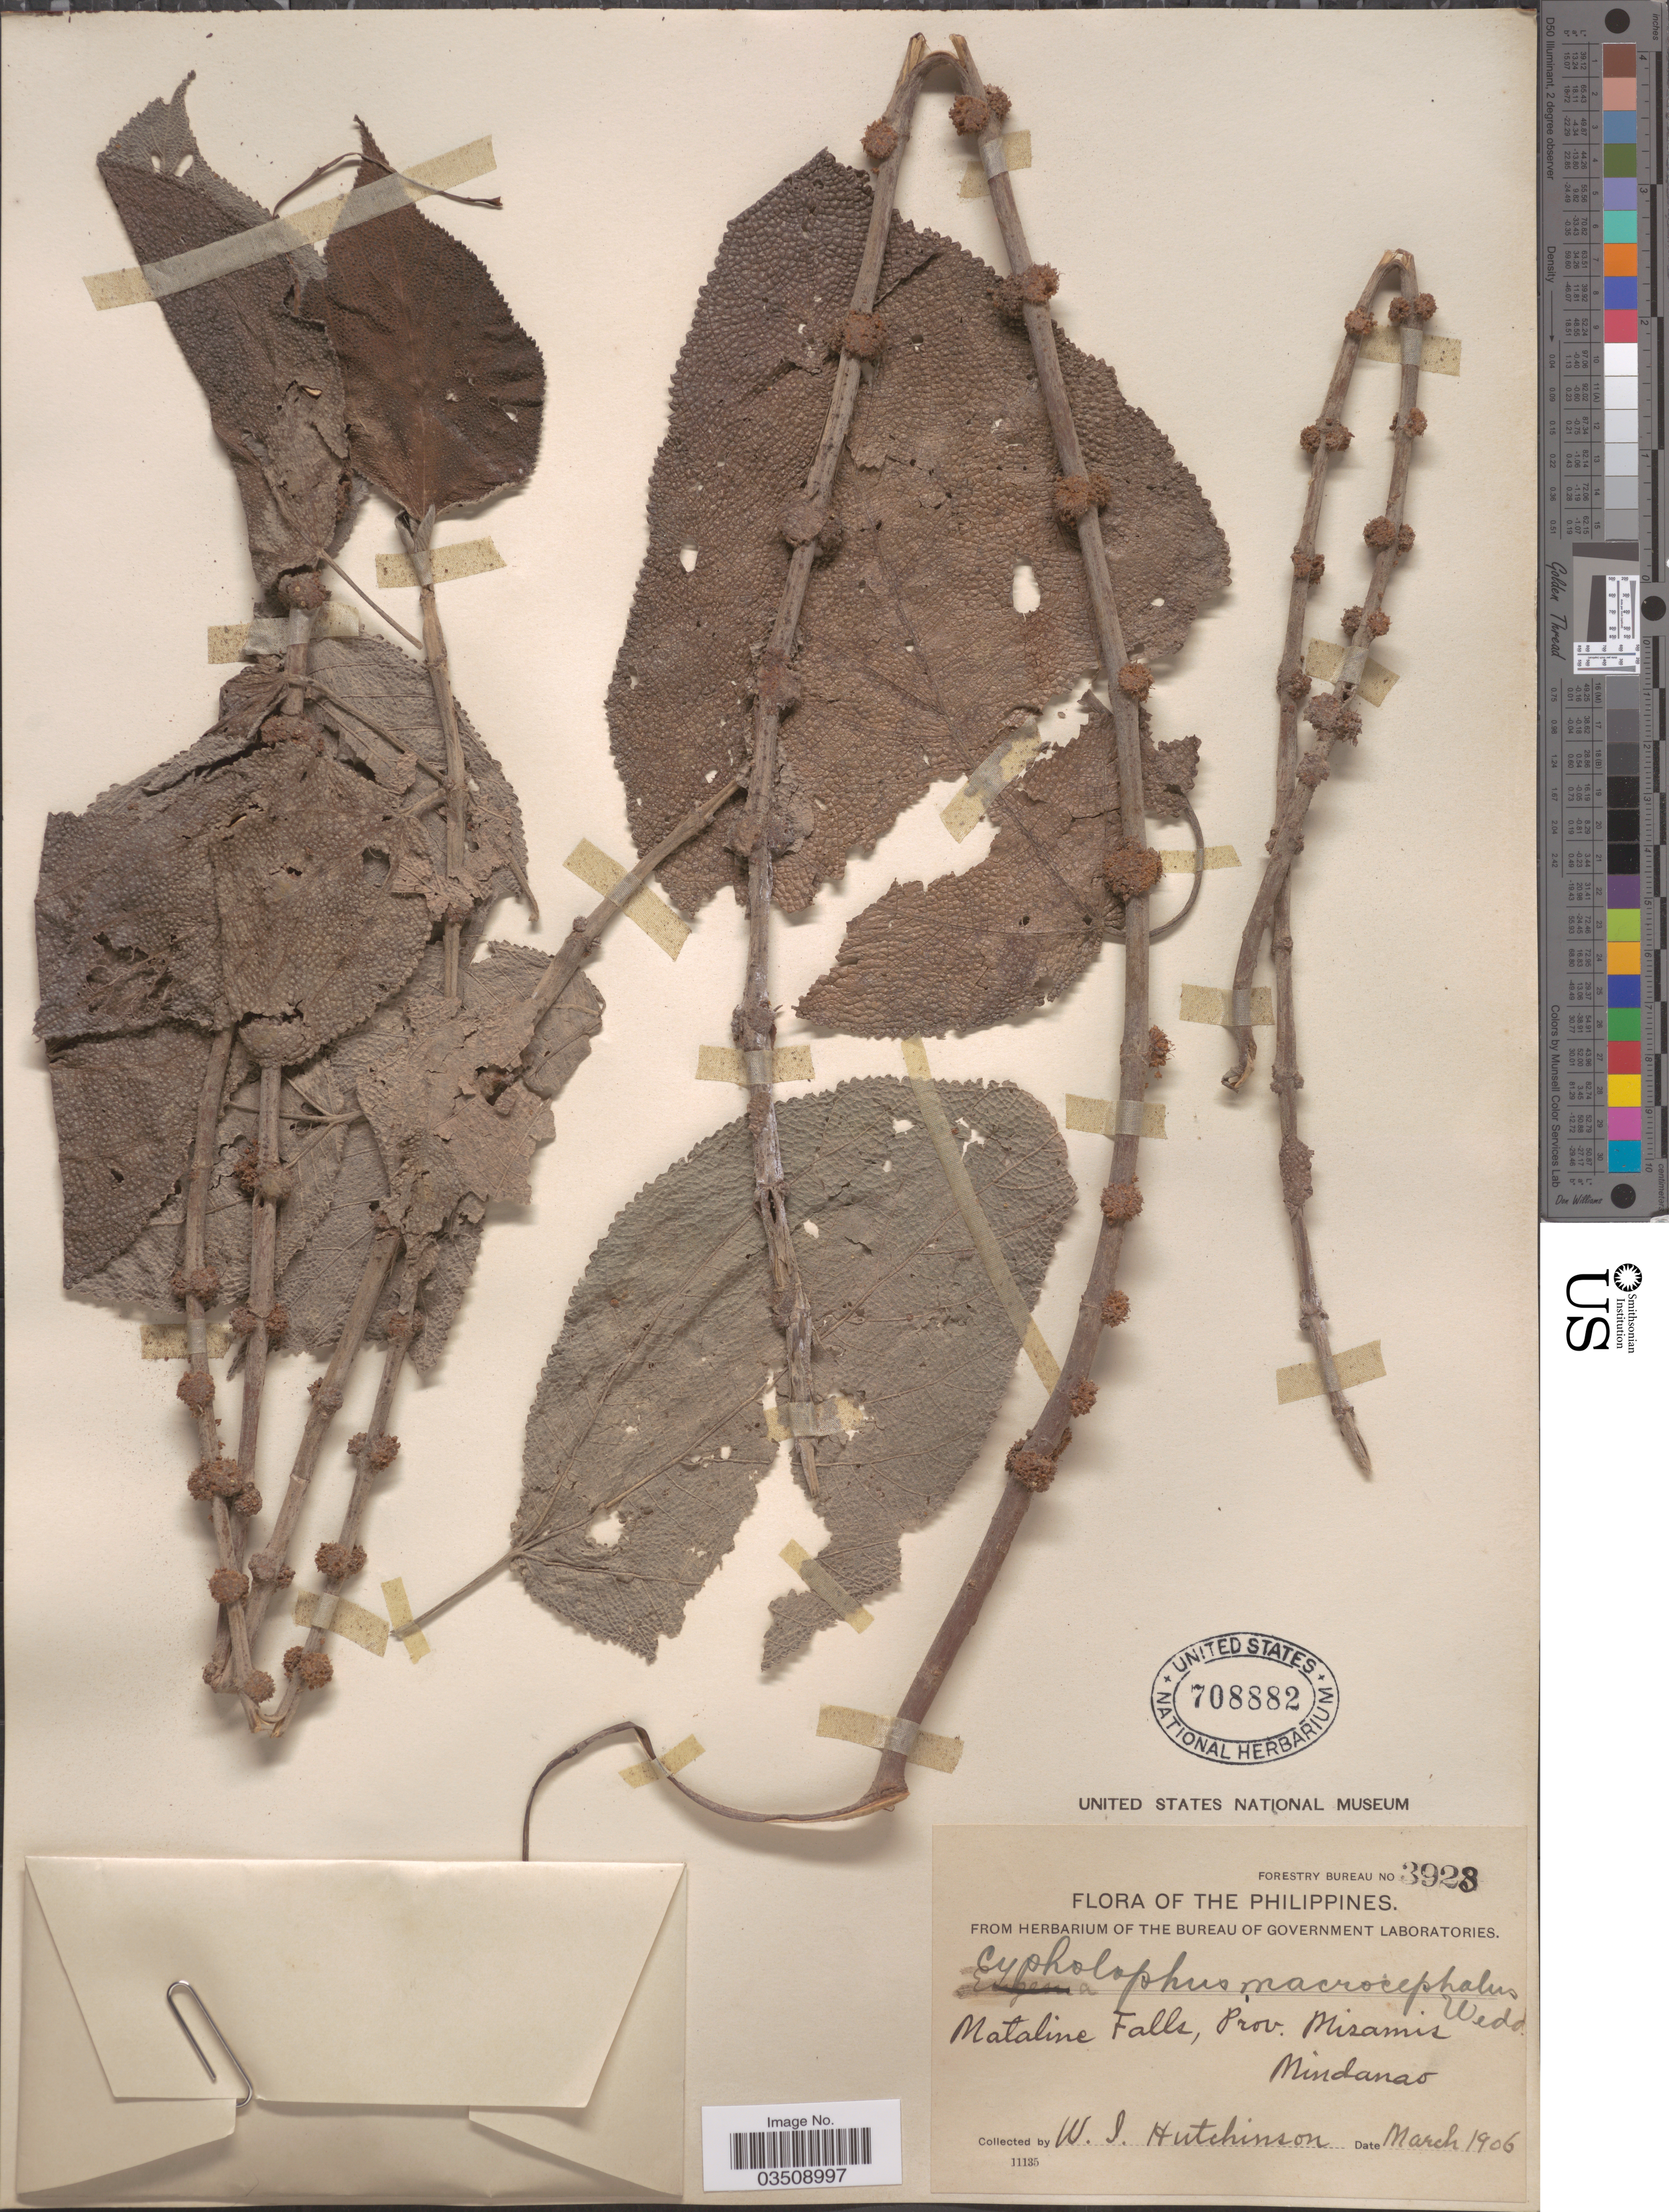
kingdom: Plantae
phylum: Tracheophyta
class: Magnoliopsida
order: Rosales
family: Urticaceae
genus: Cypholophus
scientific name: Cypholophus moluccanus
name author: (Blume) Miq.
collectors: W. J. Hutchinson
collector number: Forestry Bureau 3928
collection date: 1906-03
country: Philippines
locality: Mataline Falls, Prov. Misamis, Mindanao.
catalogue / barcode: US 708882